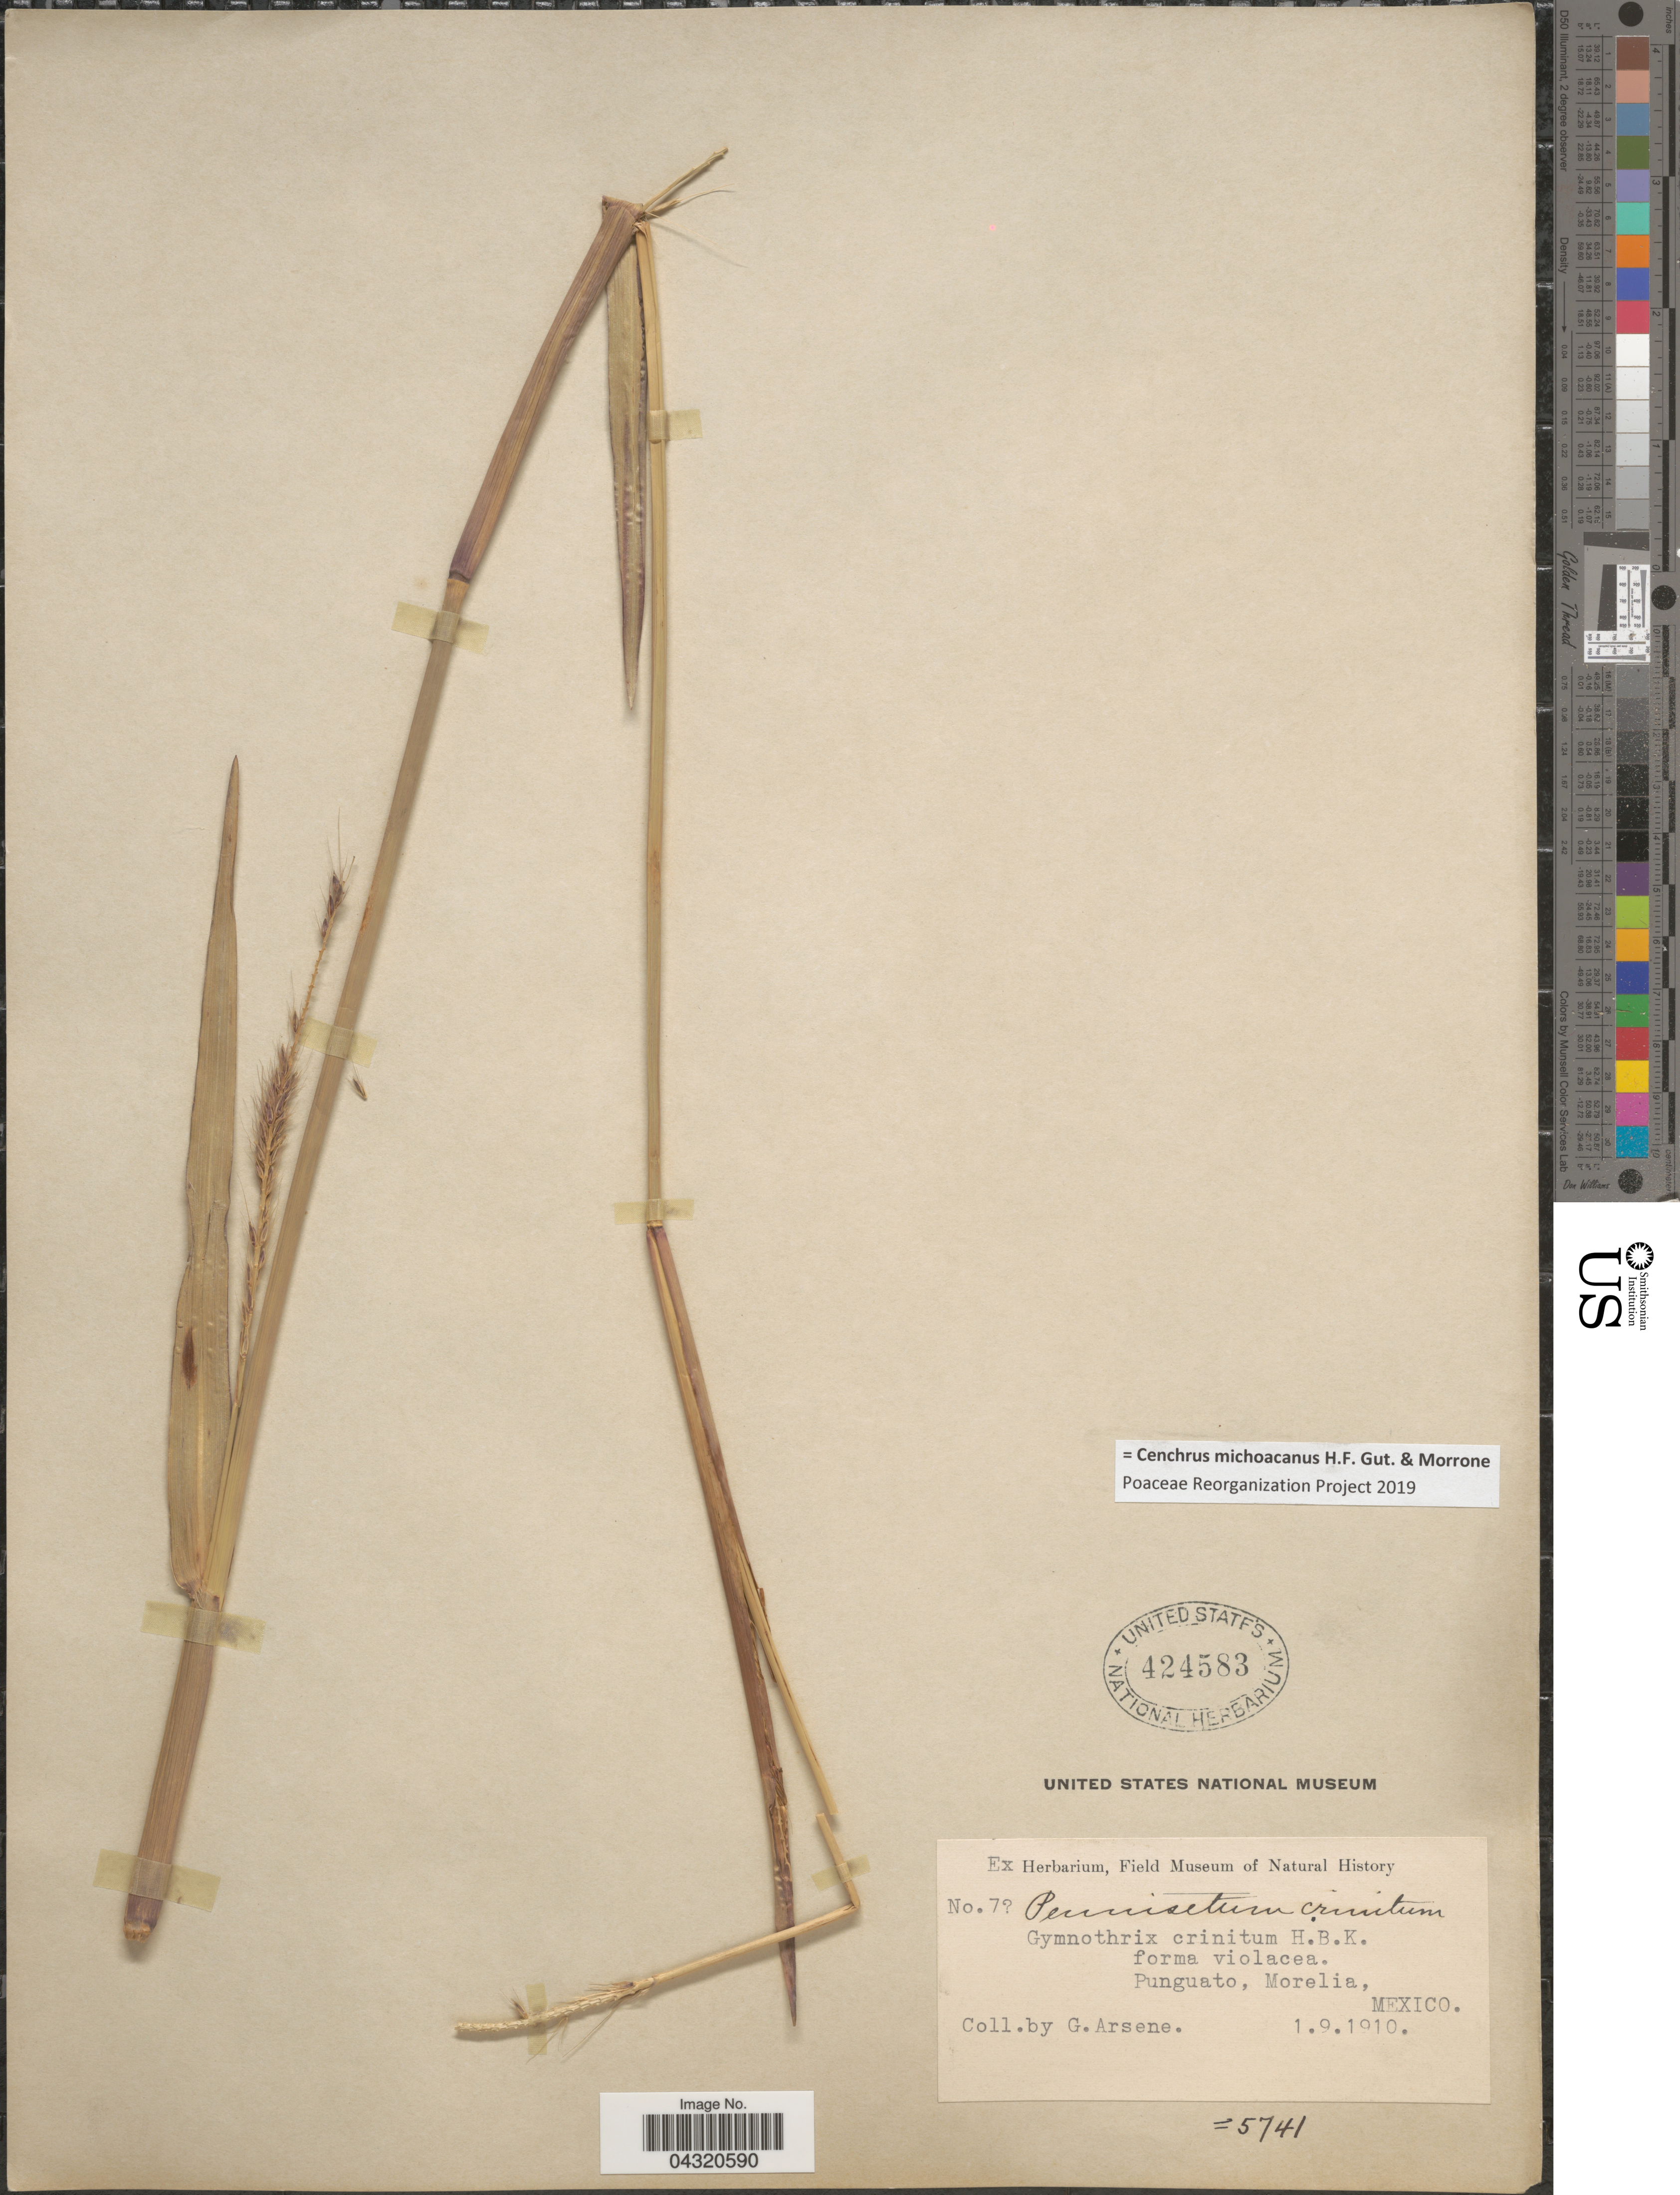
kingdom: Plantae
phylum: Tracheophyta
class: Liliopsida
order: Poales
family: Poaceae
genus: Cenchrus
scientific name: Cenchrus michoacanus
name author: H.F. Gut. & Morrone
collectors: Bro. G. Arsène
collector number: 7?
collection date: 1910-09-01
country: Mexico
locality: Punguato, Morelia.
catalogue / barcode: US 424583